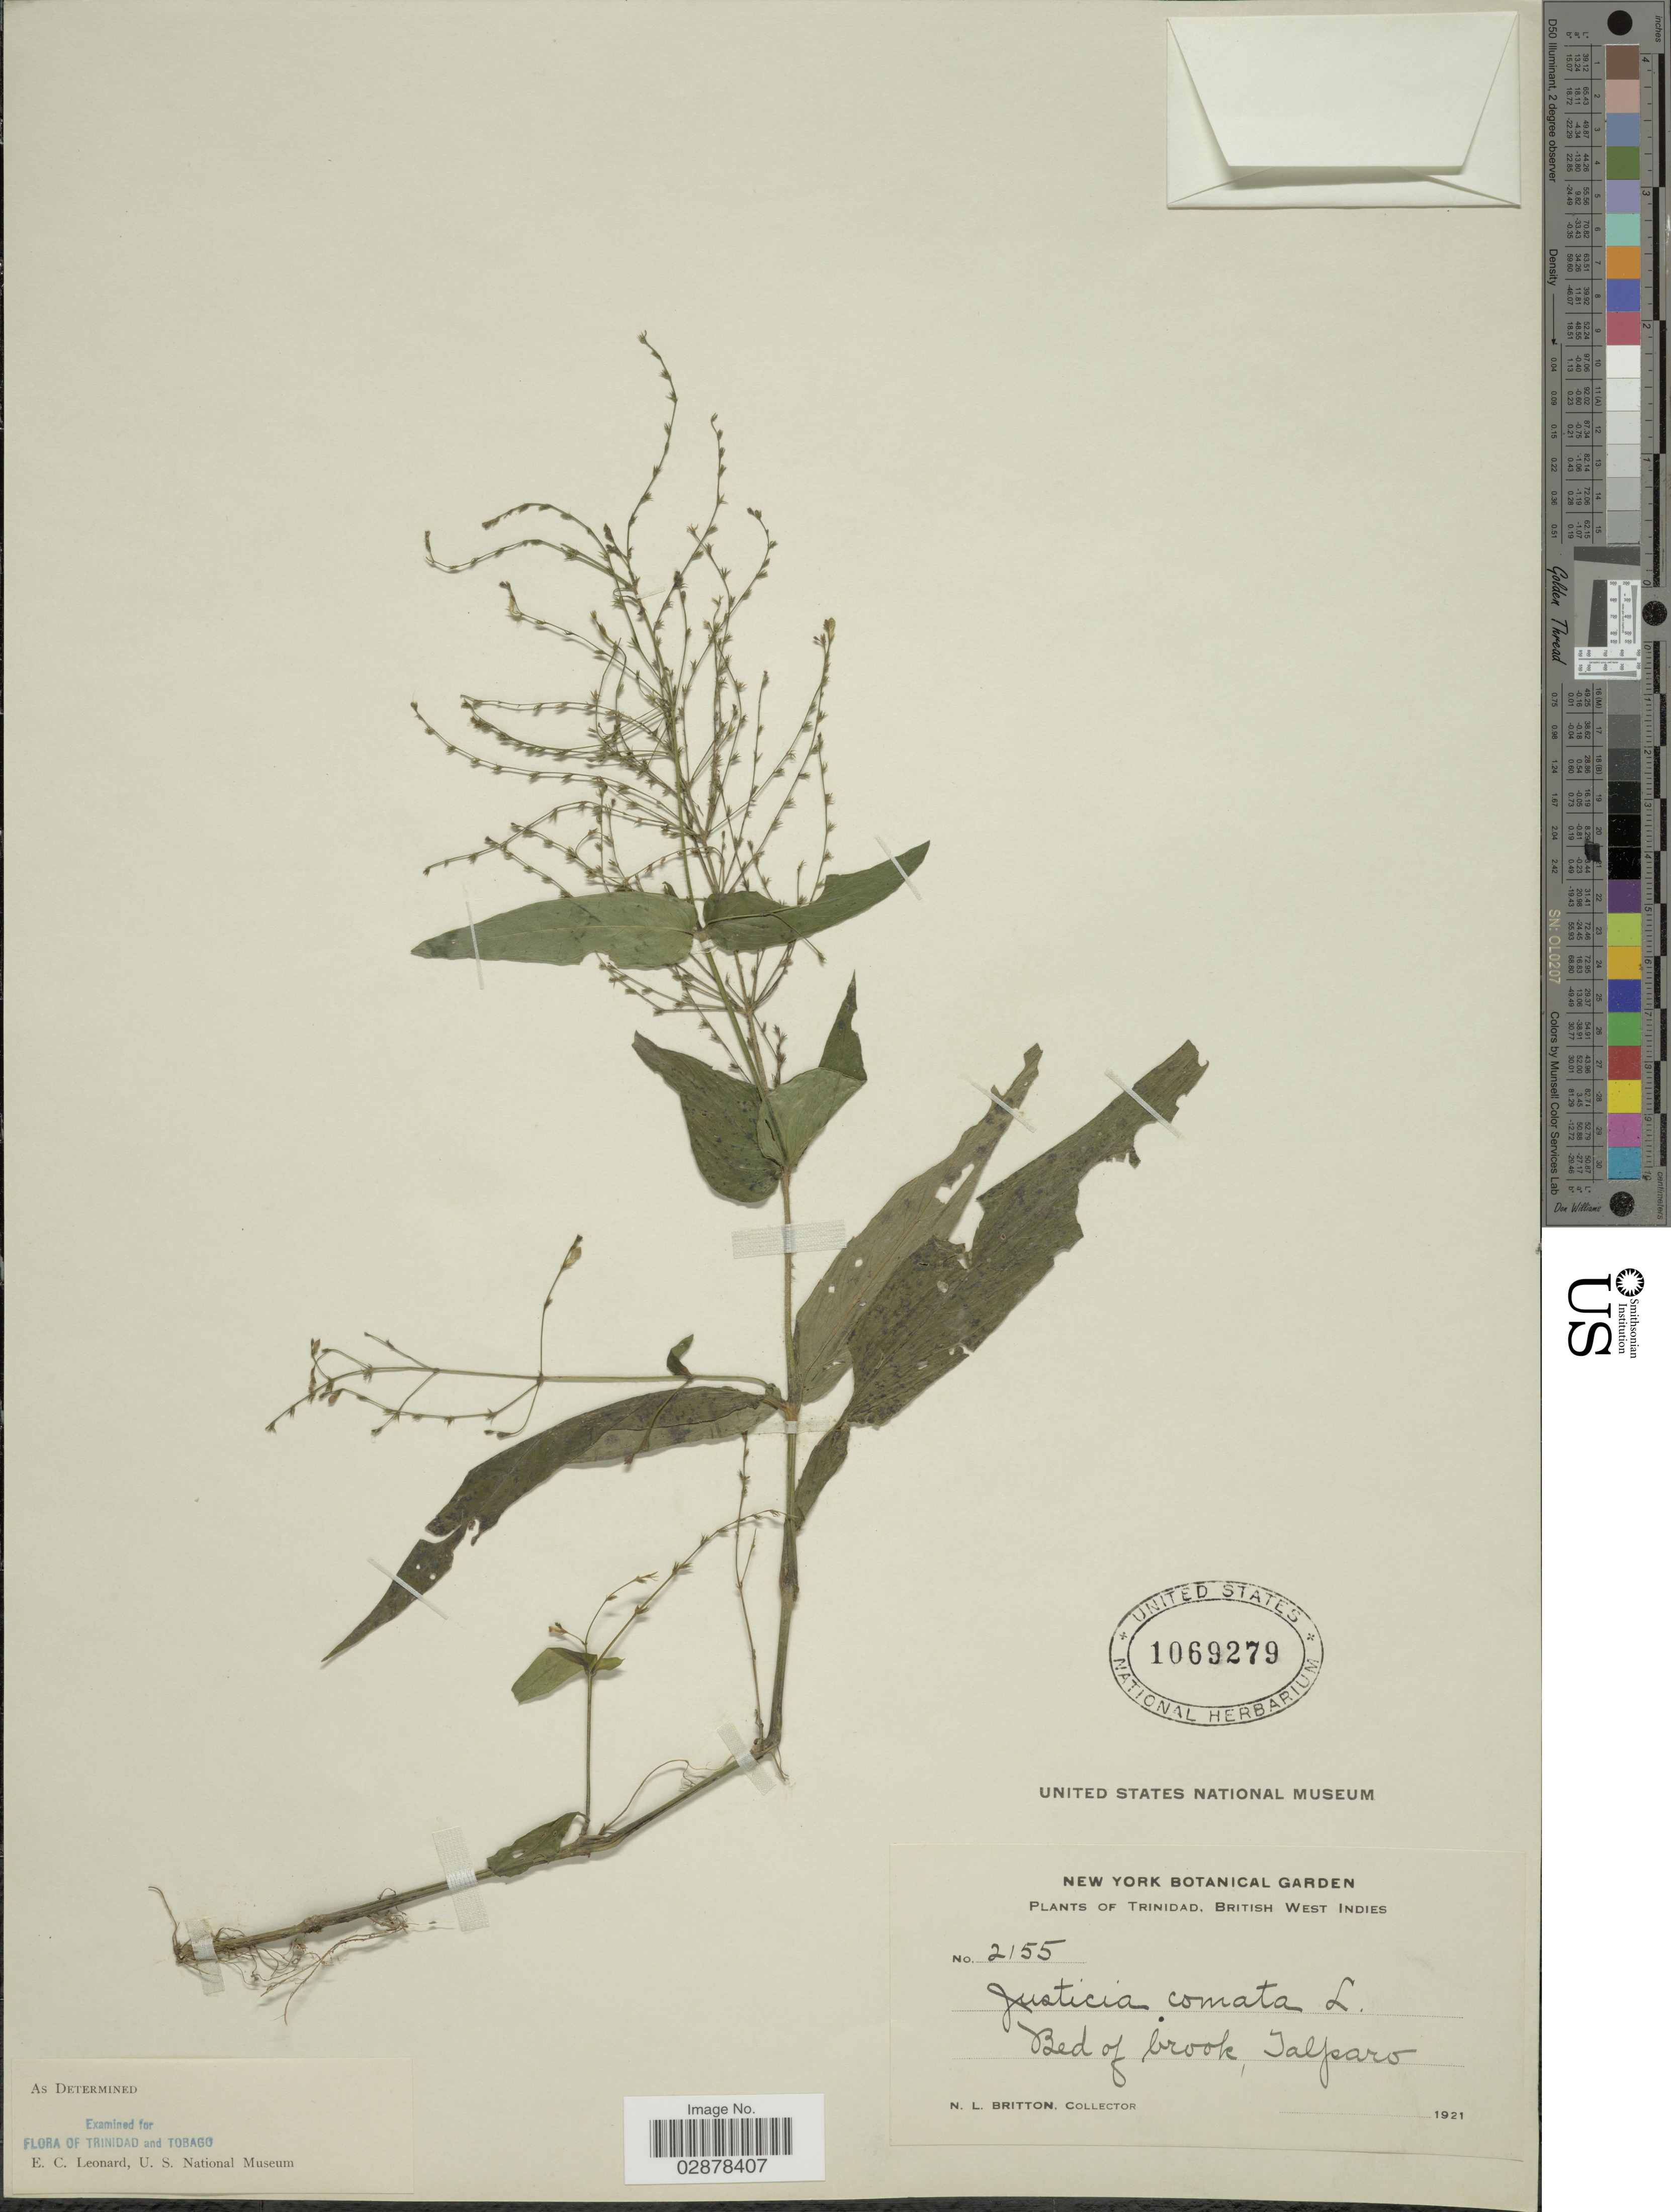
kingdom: Plantae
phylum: Tracheophyta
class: Magnoliopsida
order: Lamiales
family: Acanthaceae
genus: Justicia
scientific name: Justicia comata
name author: (L.) Lam.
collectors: N. Britton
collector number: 2155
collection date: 1921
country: Trinidad and Tobago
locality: Trinidad, British West Indies. Bed of brook, Talparo.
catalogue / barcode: US 1069279